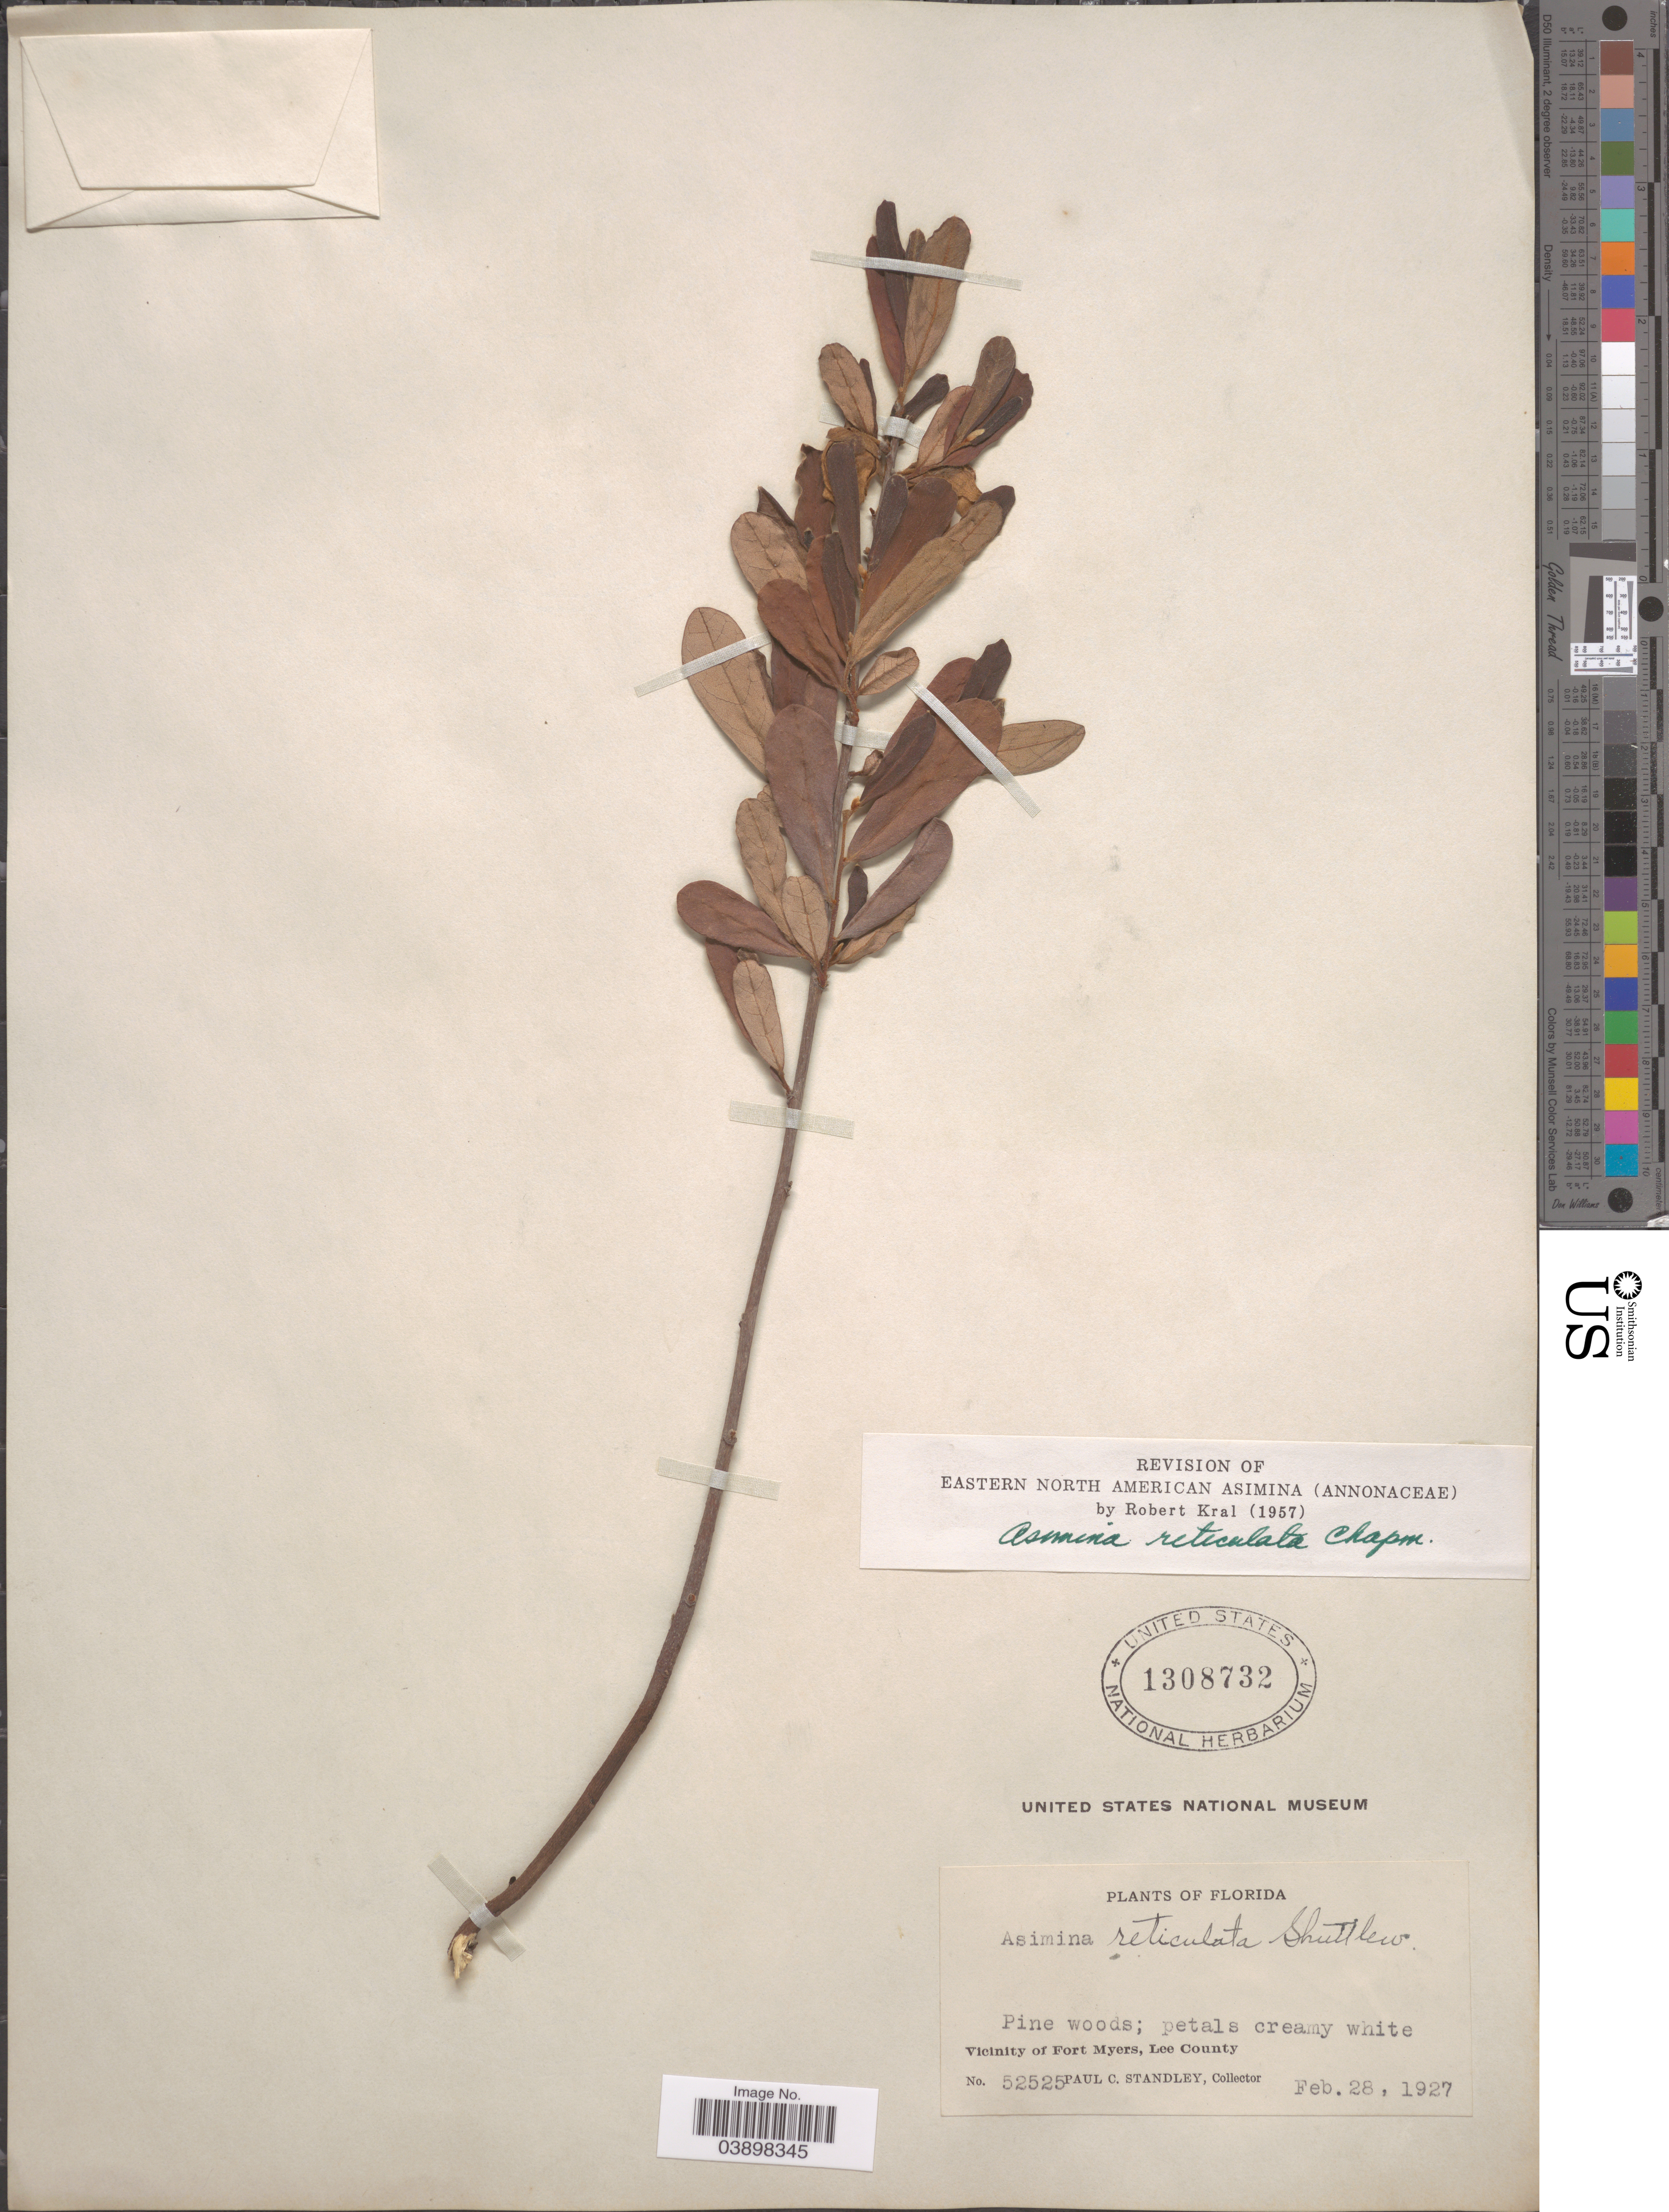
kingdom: Plantae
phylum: Tracheophyta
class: Magnoliopsida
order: Magnoliales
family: Annonaceae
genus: Asimina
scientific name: Asimina reticulata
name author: (Shuttlew.) Chapm.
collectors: P. C. Standley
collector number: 52525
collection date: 1927-02-28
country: United States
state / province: Florida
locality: Vicinity of Fort Myers, Lee County.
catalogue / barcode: US 1308732